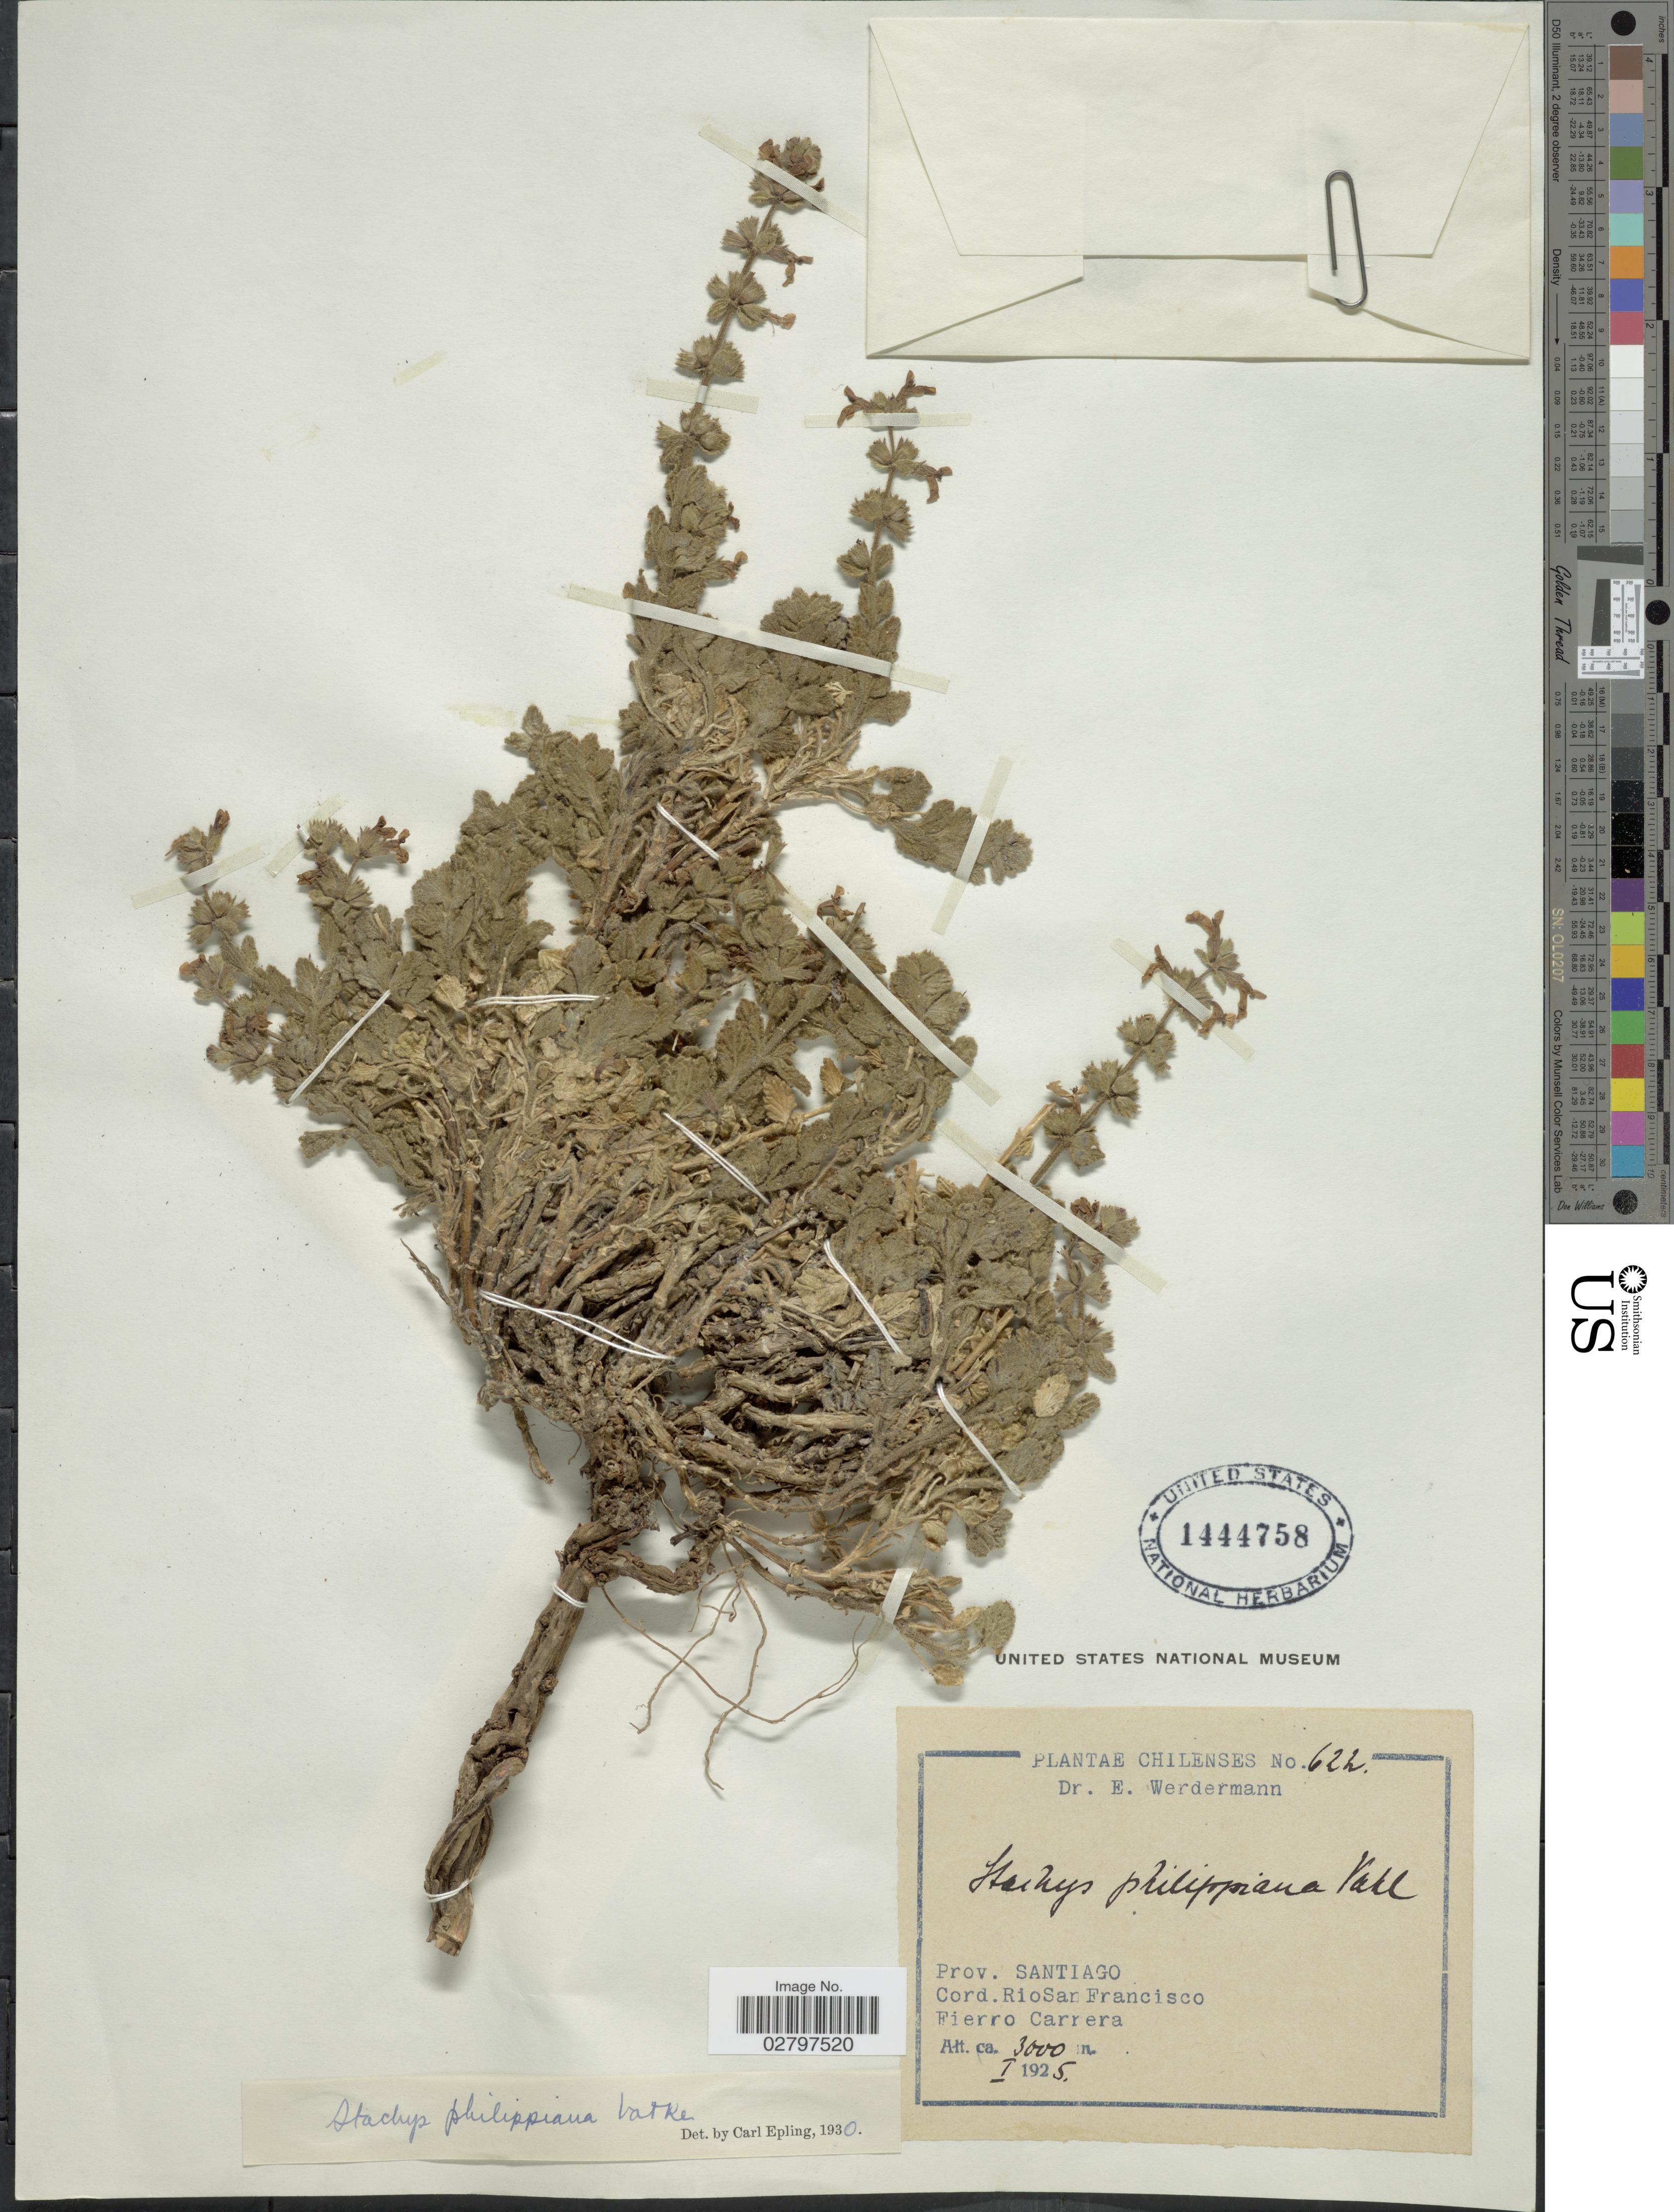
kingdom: Plantae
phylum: Tracheophyta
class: Magnoliopsida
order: Lamiales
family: Lamiaceae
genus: Stachys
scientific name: Stachys philippiana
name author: Vatke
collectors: E. Werdermann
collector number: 622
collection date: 1925-01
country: Chile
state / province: Región Metropolitana (RM)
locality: Prov. Santiago, Cord. RioSan Francisco, Fierro Carrera.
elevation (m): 3000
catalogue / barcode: US 1444758